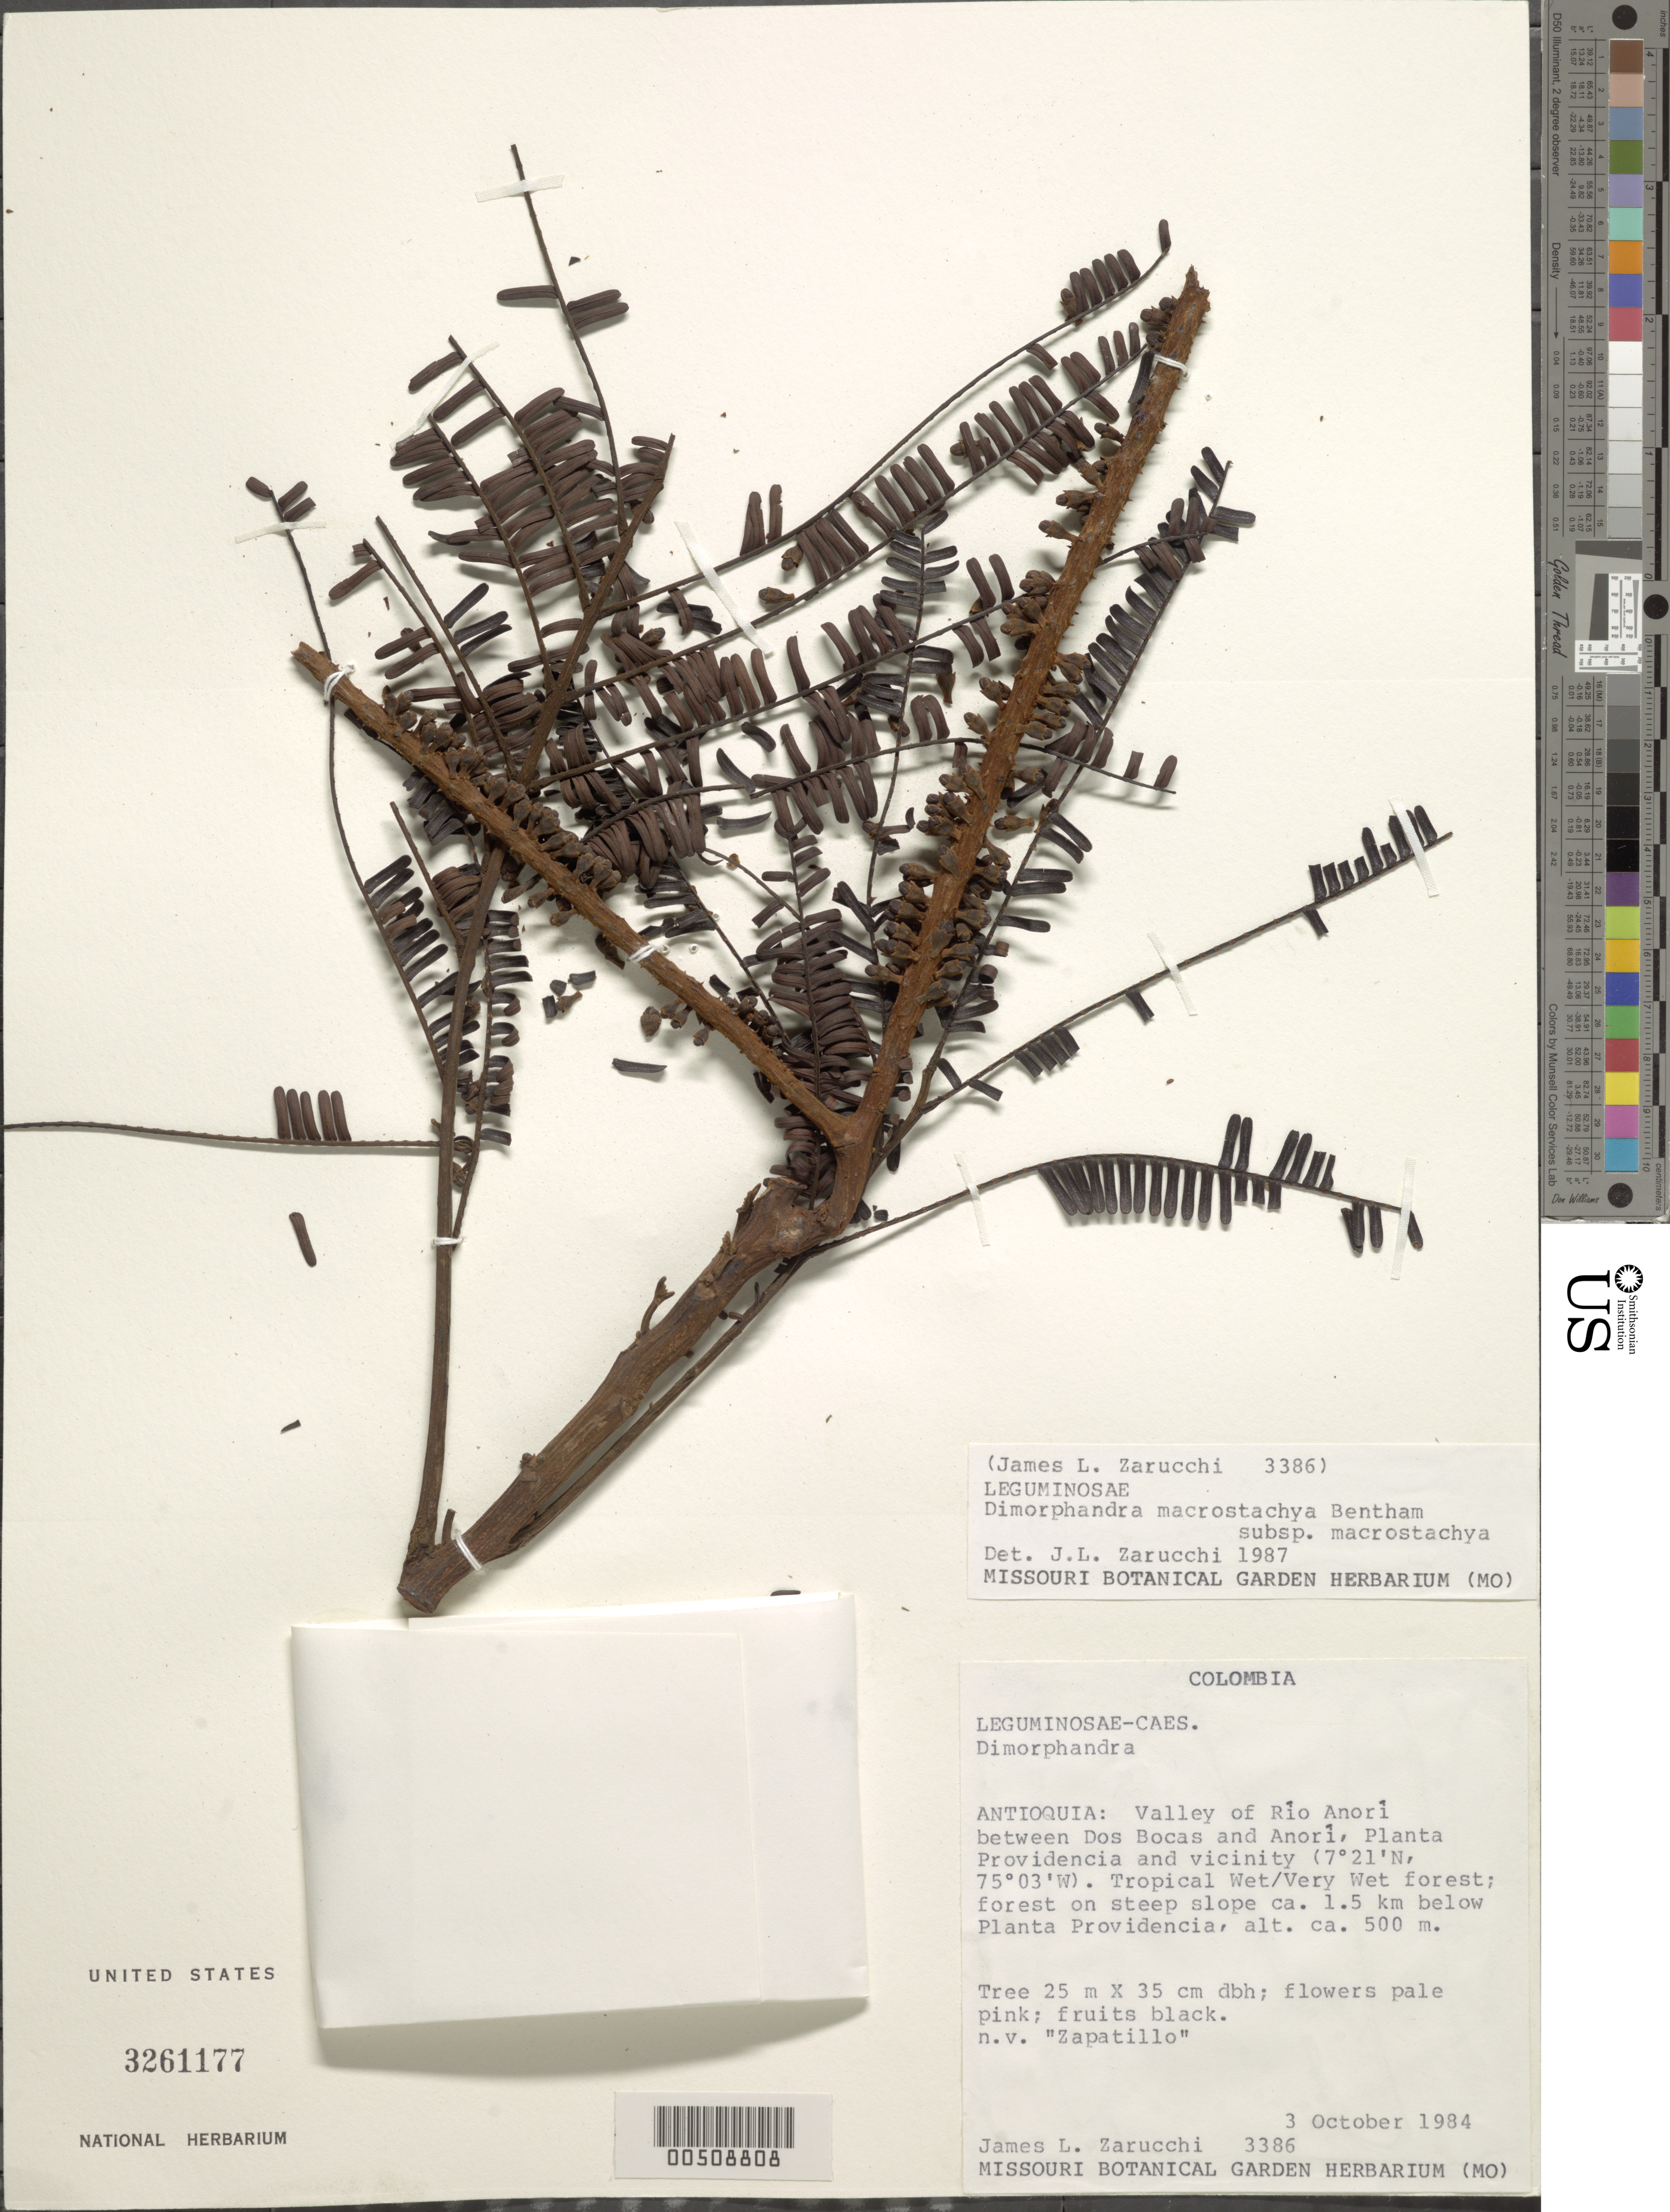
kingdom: Plantae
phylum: Tracheophyta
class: Magnoliopsida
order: Fabales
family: Fabaceae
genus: Dimorphandra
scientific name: Dimorphandra macrostachya subsp. macrostachya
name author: Benth.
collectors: J. L. Zarucchi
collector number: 3386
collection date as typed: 03 Oct 1984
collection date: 1984-10-03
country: Colombia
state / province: Antioquia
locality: Valley of Rio Anori, between dos Bocas and Anori, Planta Providencia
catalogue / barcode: US 3261177